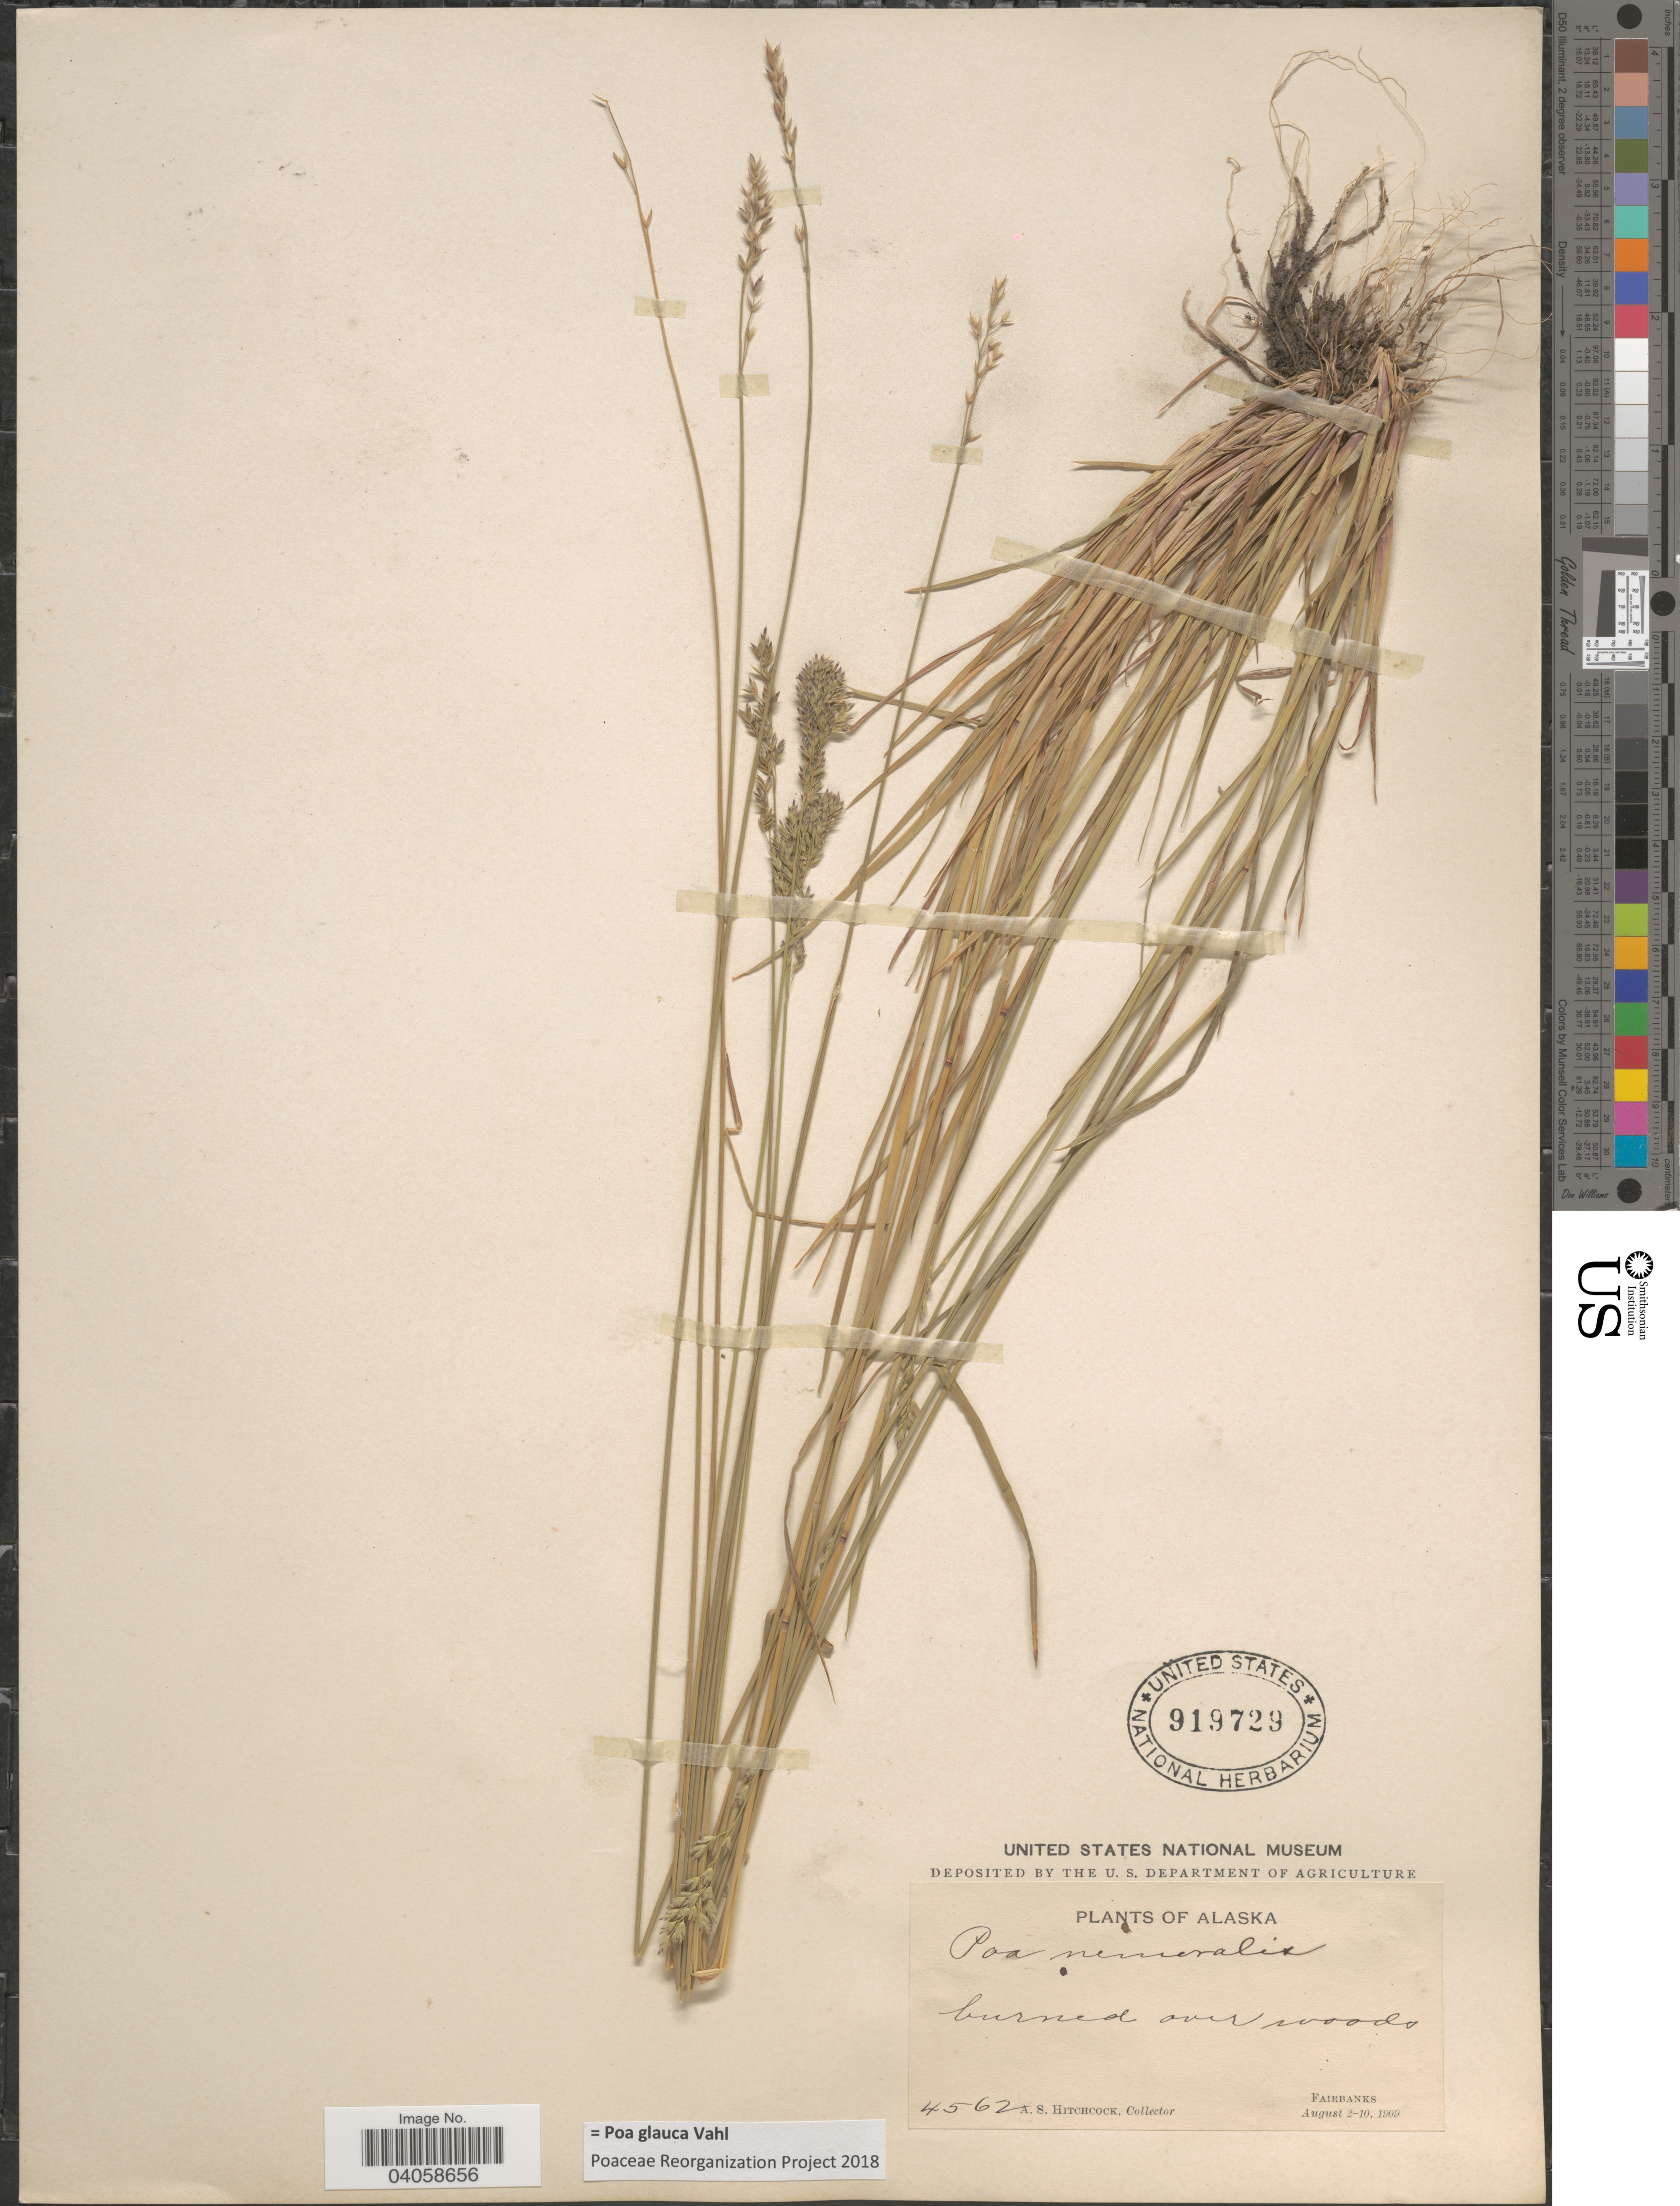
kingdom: Plantae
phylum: Tracheophyta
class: Liliopsida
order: Poales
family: Poaceae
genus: Poa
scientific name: Poa glauca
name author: Vahl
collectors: A. S. Hitchcock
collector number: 4562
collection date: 1909-08-02/1909-08-10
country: United States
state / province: Alaska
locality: Fairbanks.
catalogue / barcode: US 919729